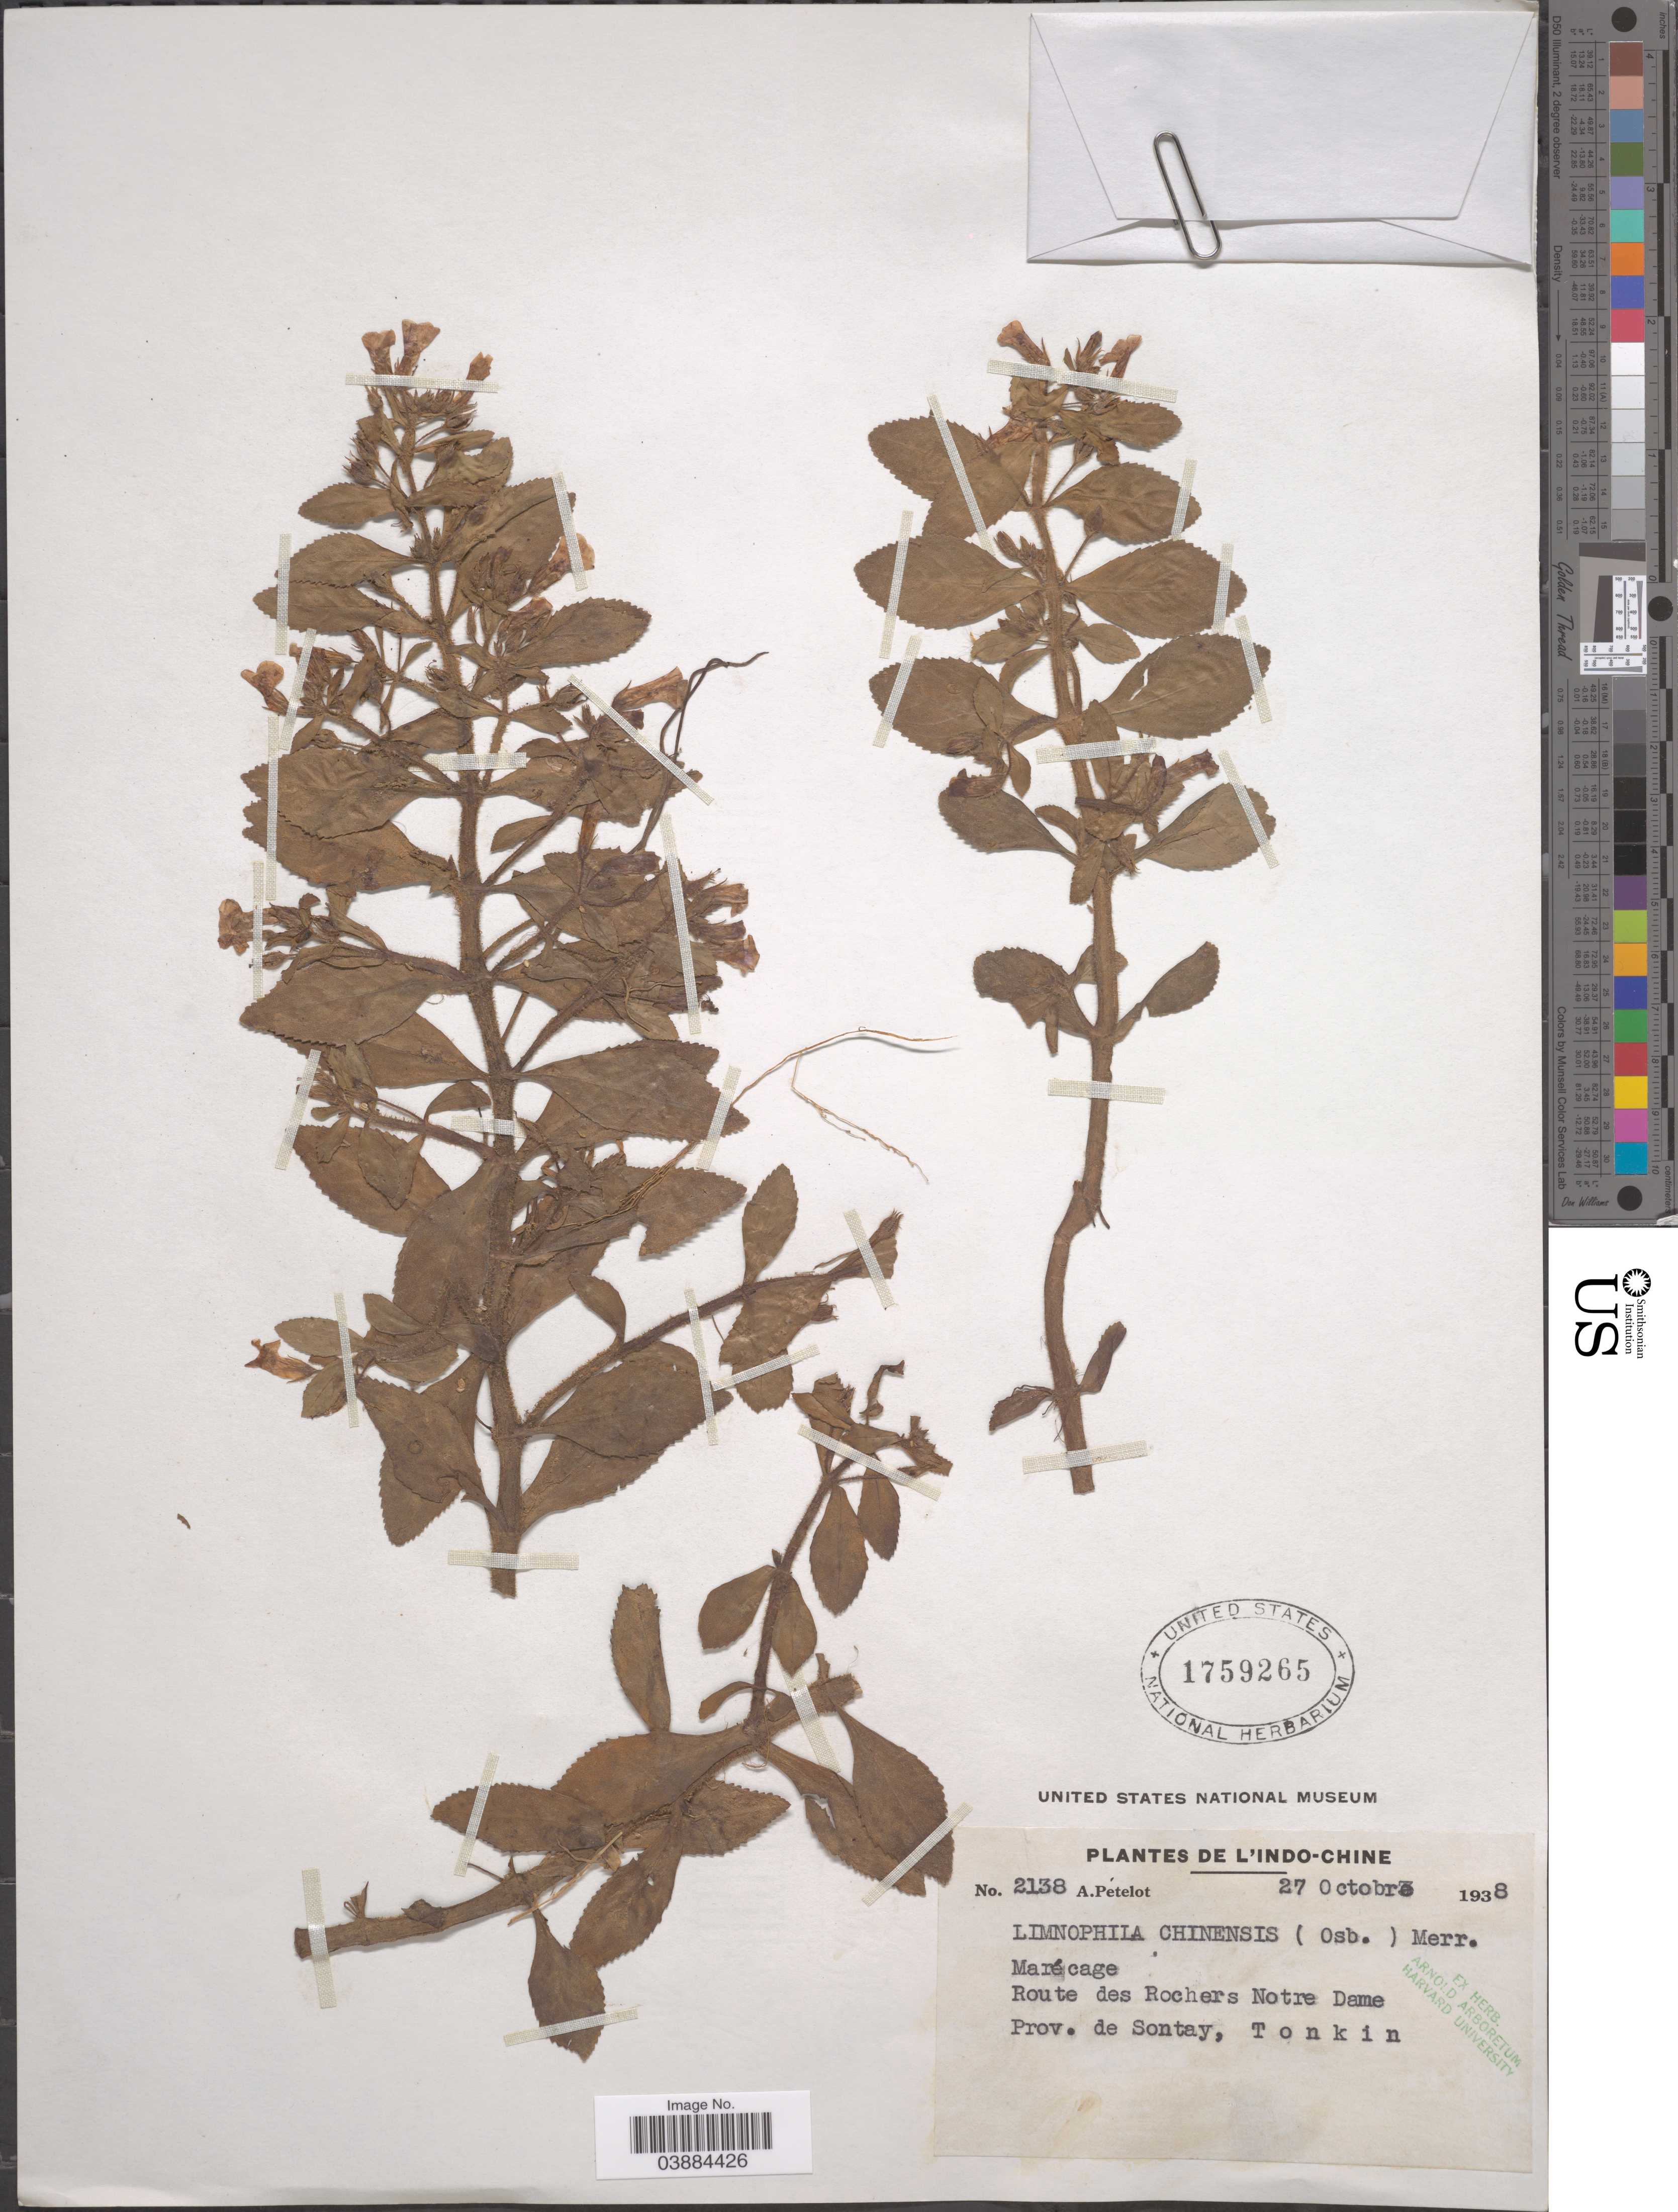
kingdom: Plantae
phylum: Tracheophyta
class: Magnoliopsida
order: Lamiales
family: Plantaginaceae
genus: Limnophila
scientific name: Limnophila chinensis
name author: (Osbeck) Merr.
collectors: A. Petelot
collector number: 2138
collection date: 1938-10-27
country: Vietnam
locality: L'Indo-Chine. Route des Rochers Notre Dame. Prov. de Sontay, Tonkin.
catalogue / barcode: US 1759265